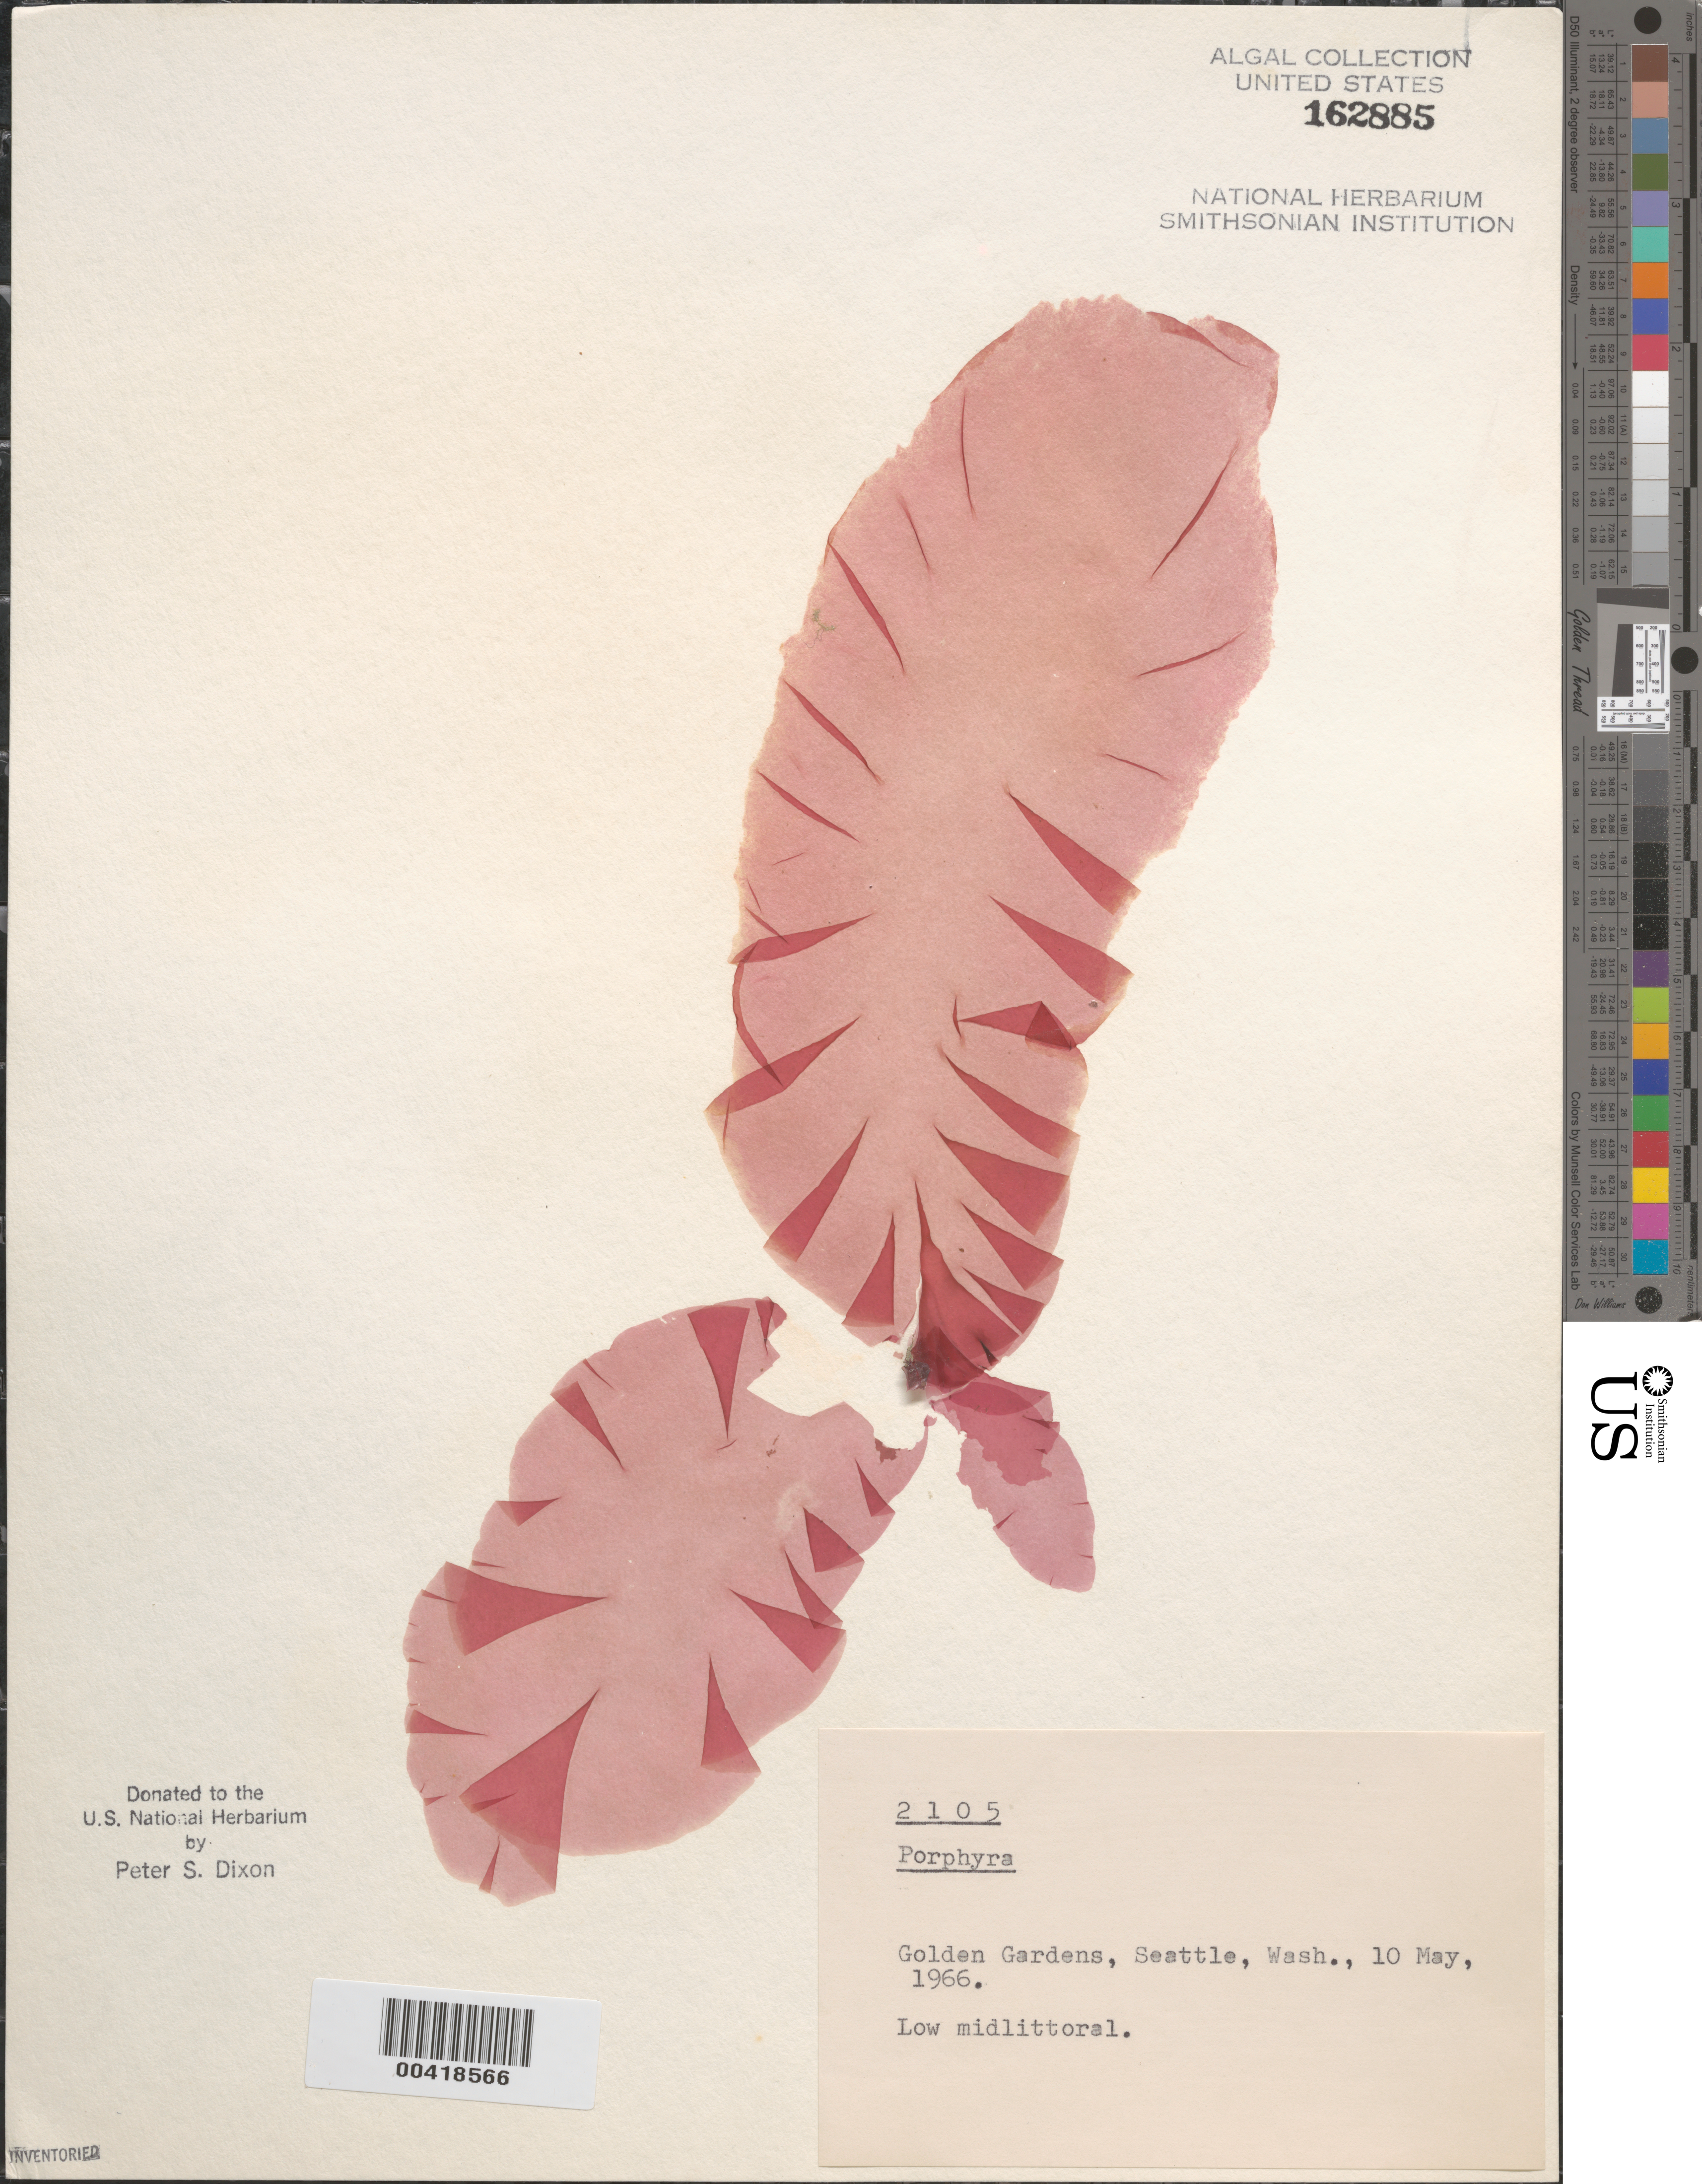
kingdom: Plantae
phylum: Rhodophyta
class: Bangiophyceae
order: Bangiales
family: Bangiaceae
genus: Porphyra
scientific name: Porphyra sp.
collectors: P. S. Dixon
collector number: PSD 2105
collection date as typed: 10 May 1966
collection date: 1966-05-10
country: United States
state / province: Washington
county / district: King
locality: Golden Gardens, Seattle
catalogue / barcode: US 162885